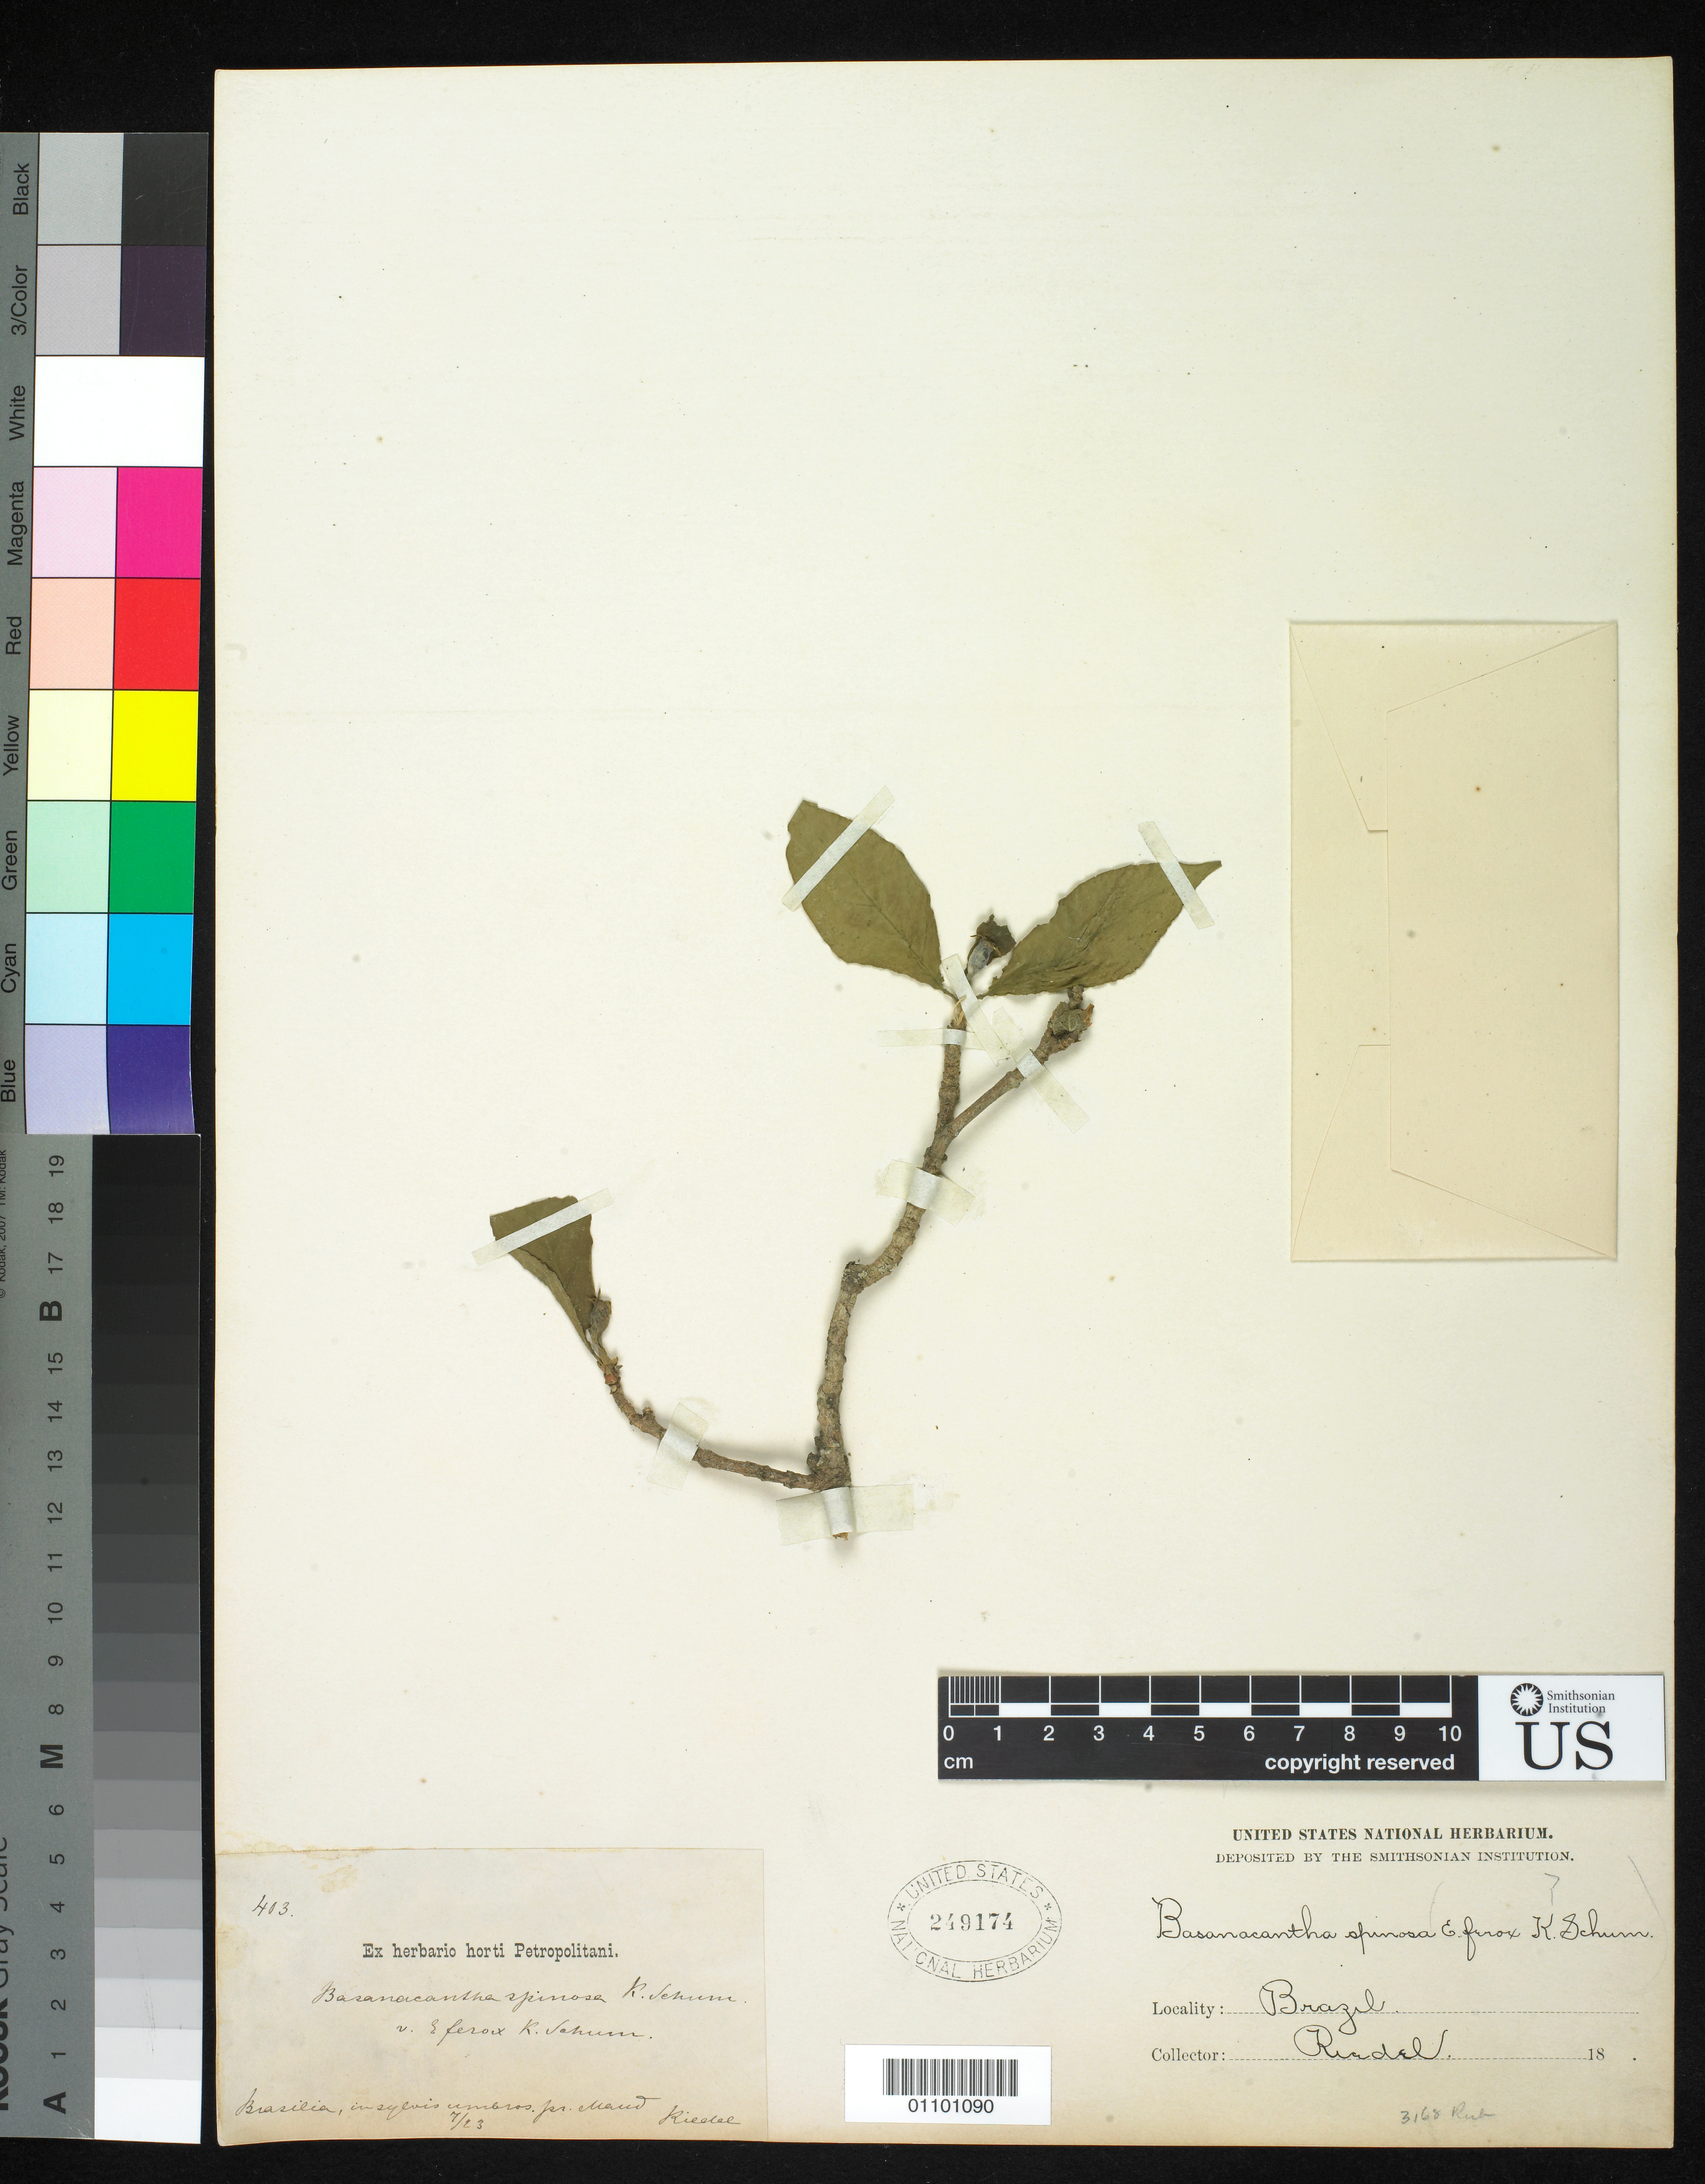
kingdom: Plantae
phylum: Tracheophyta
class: Magnoliopsida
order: Gentianales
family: Rubiaceae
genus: Basanacantha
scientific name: Basanacantha spinosa var. ferox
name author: K. Schum.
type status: Syntype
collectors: L. Riedel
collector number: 403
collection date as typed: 18--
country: Brazil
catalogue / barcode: US 249174